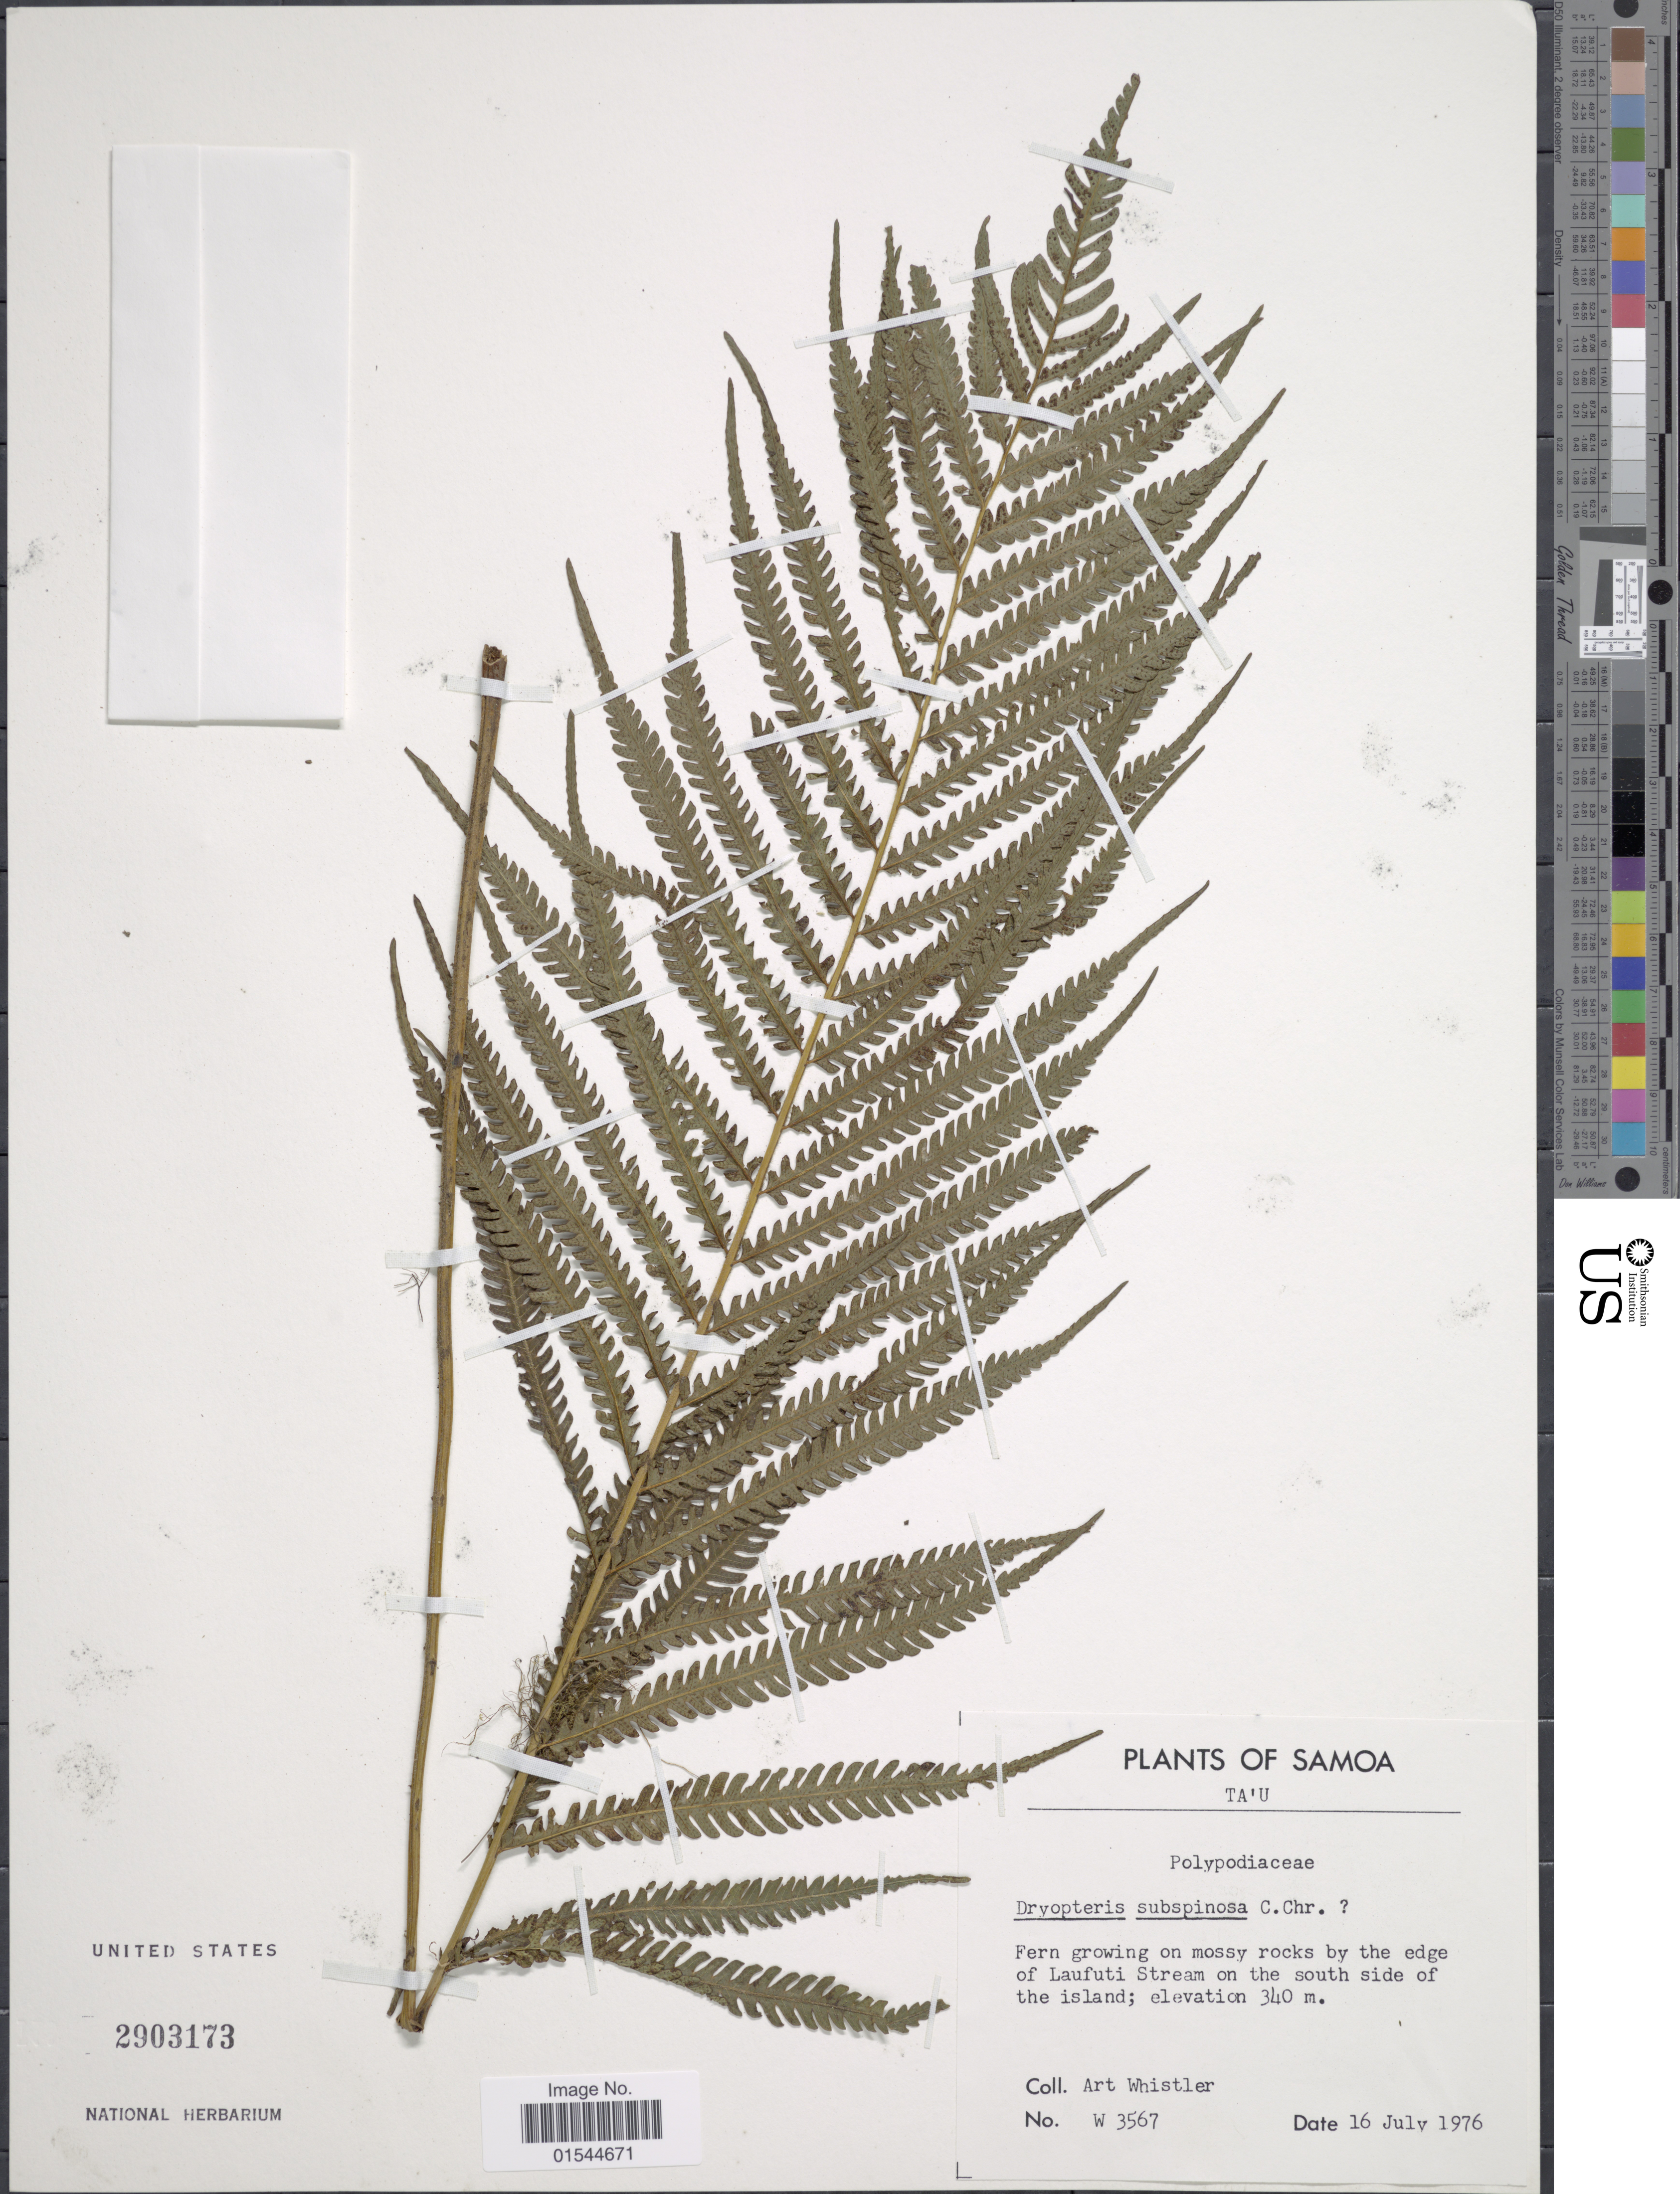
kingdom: Plantae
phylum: Tracheophyta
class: Polypodiopsida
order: Polypodiales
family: Thelypteridaceae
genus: Pneumatopteris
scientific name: Pneumatopteris glandulifera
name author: (Brack.) Holttum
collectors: A. Whistler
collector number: W3567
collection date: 1976-07-16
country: American Samoa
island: Ta'u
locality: by the edge of Laufuti stream on the south side of the island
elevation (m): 340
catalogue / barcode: US 2903173